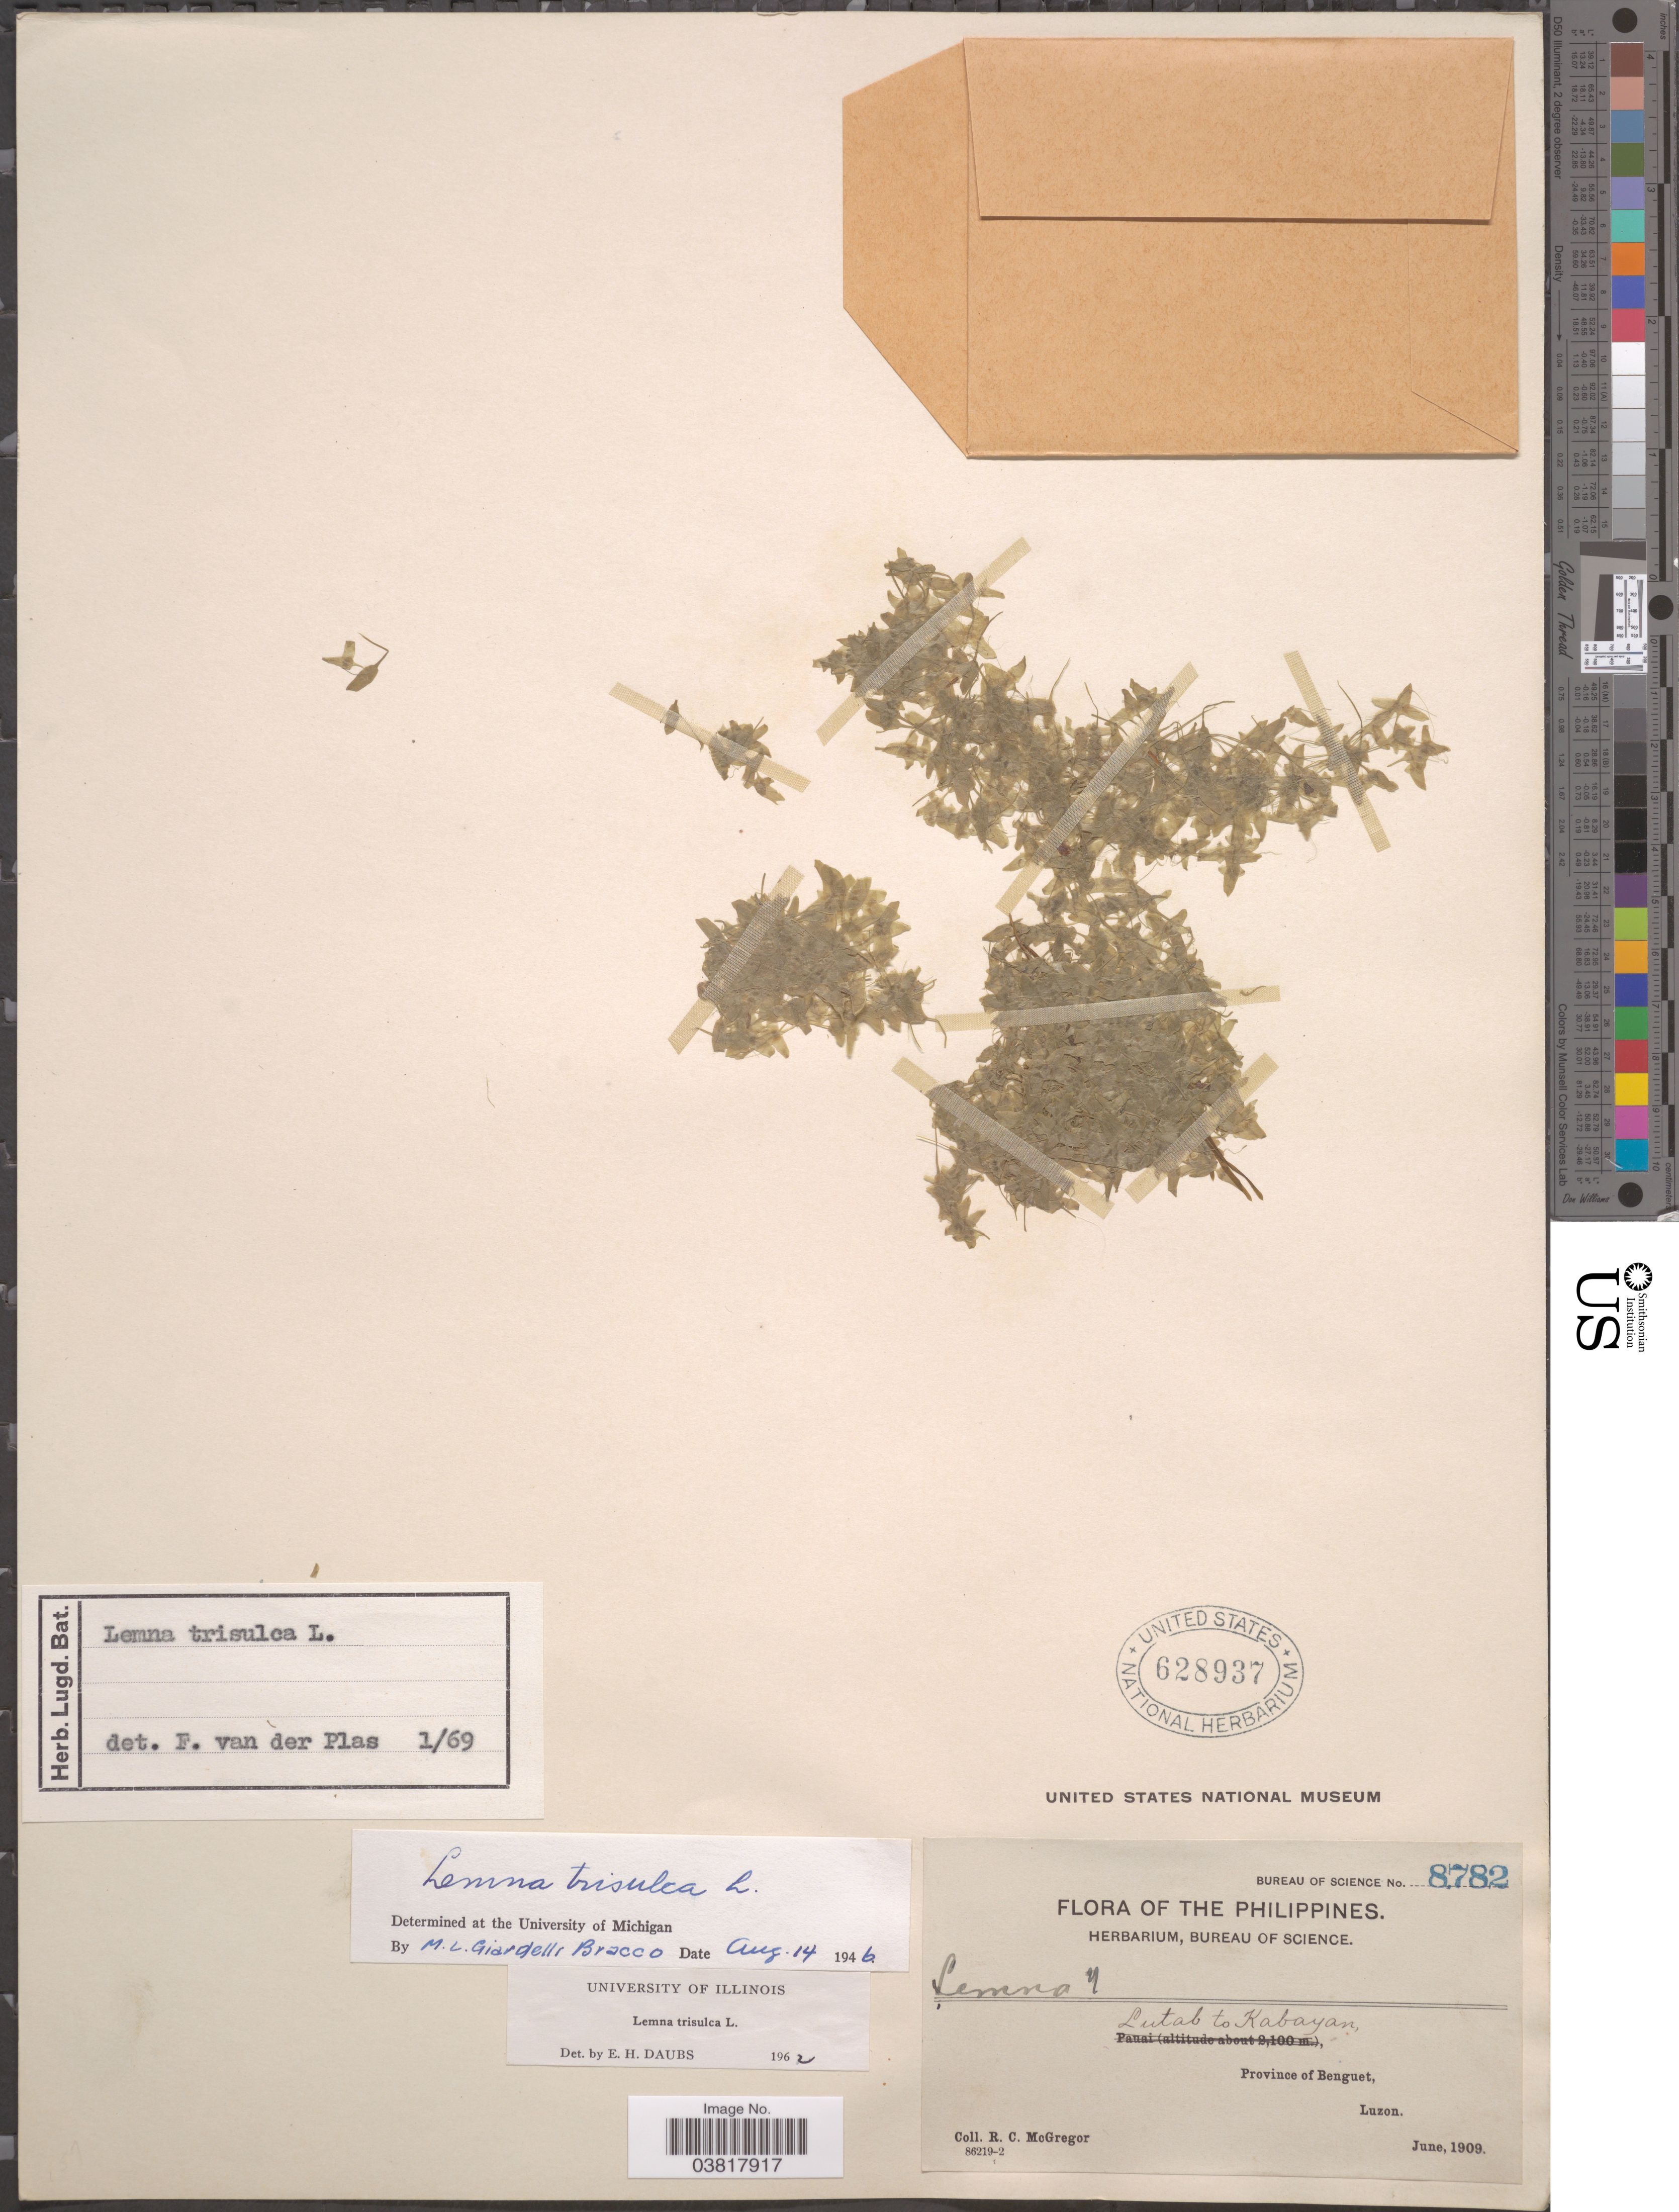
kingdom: Plantae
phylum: Tracheophyta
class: Liliopsida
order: Alismatales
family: Araceae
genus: Lemna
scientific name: Lemna trisulca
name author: L.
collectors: R. C. McGregor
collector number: Bureau of Science 8782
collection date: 1909-06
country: Philippines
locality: Lutat to Kabayan, Province of Benguet, Luzon.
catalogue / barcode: US 628937